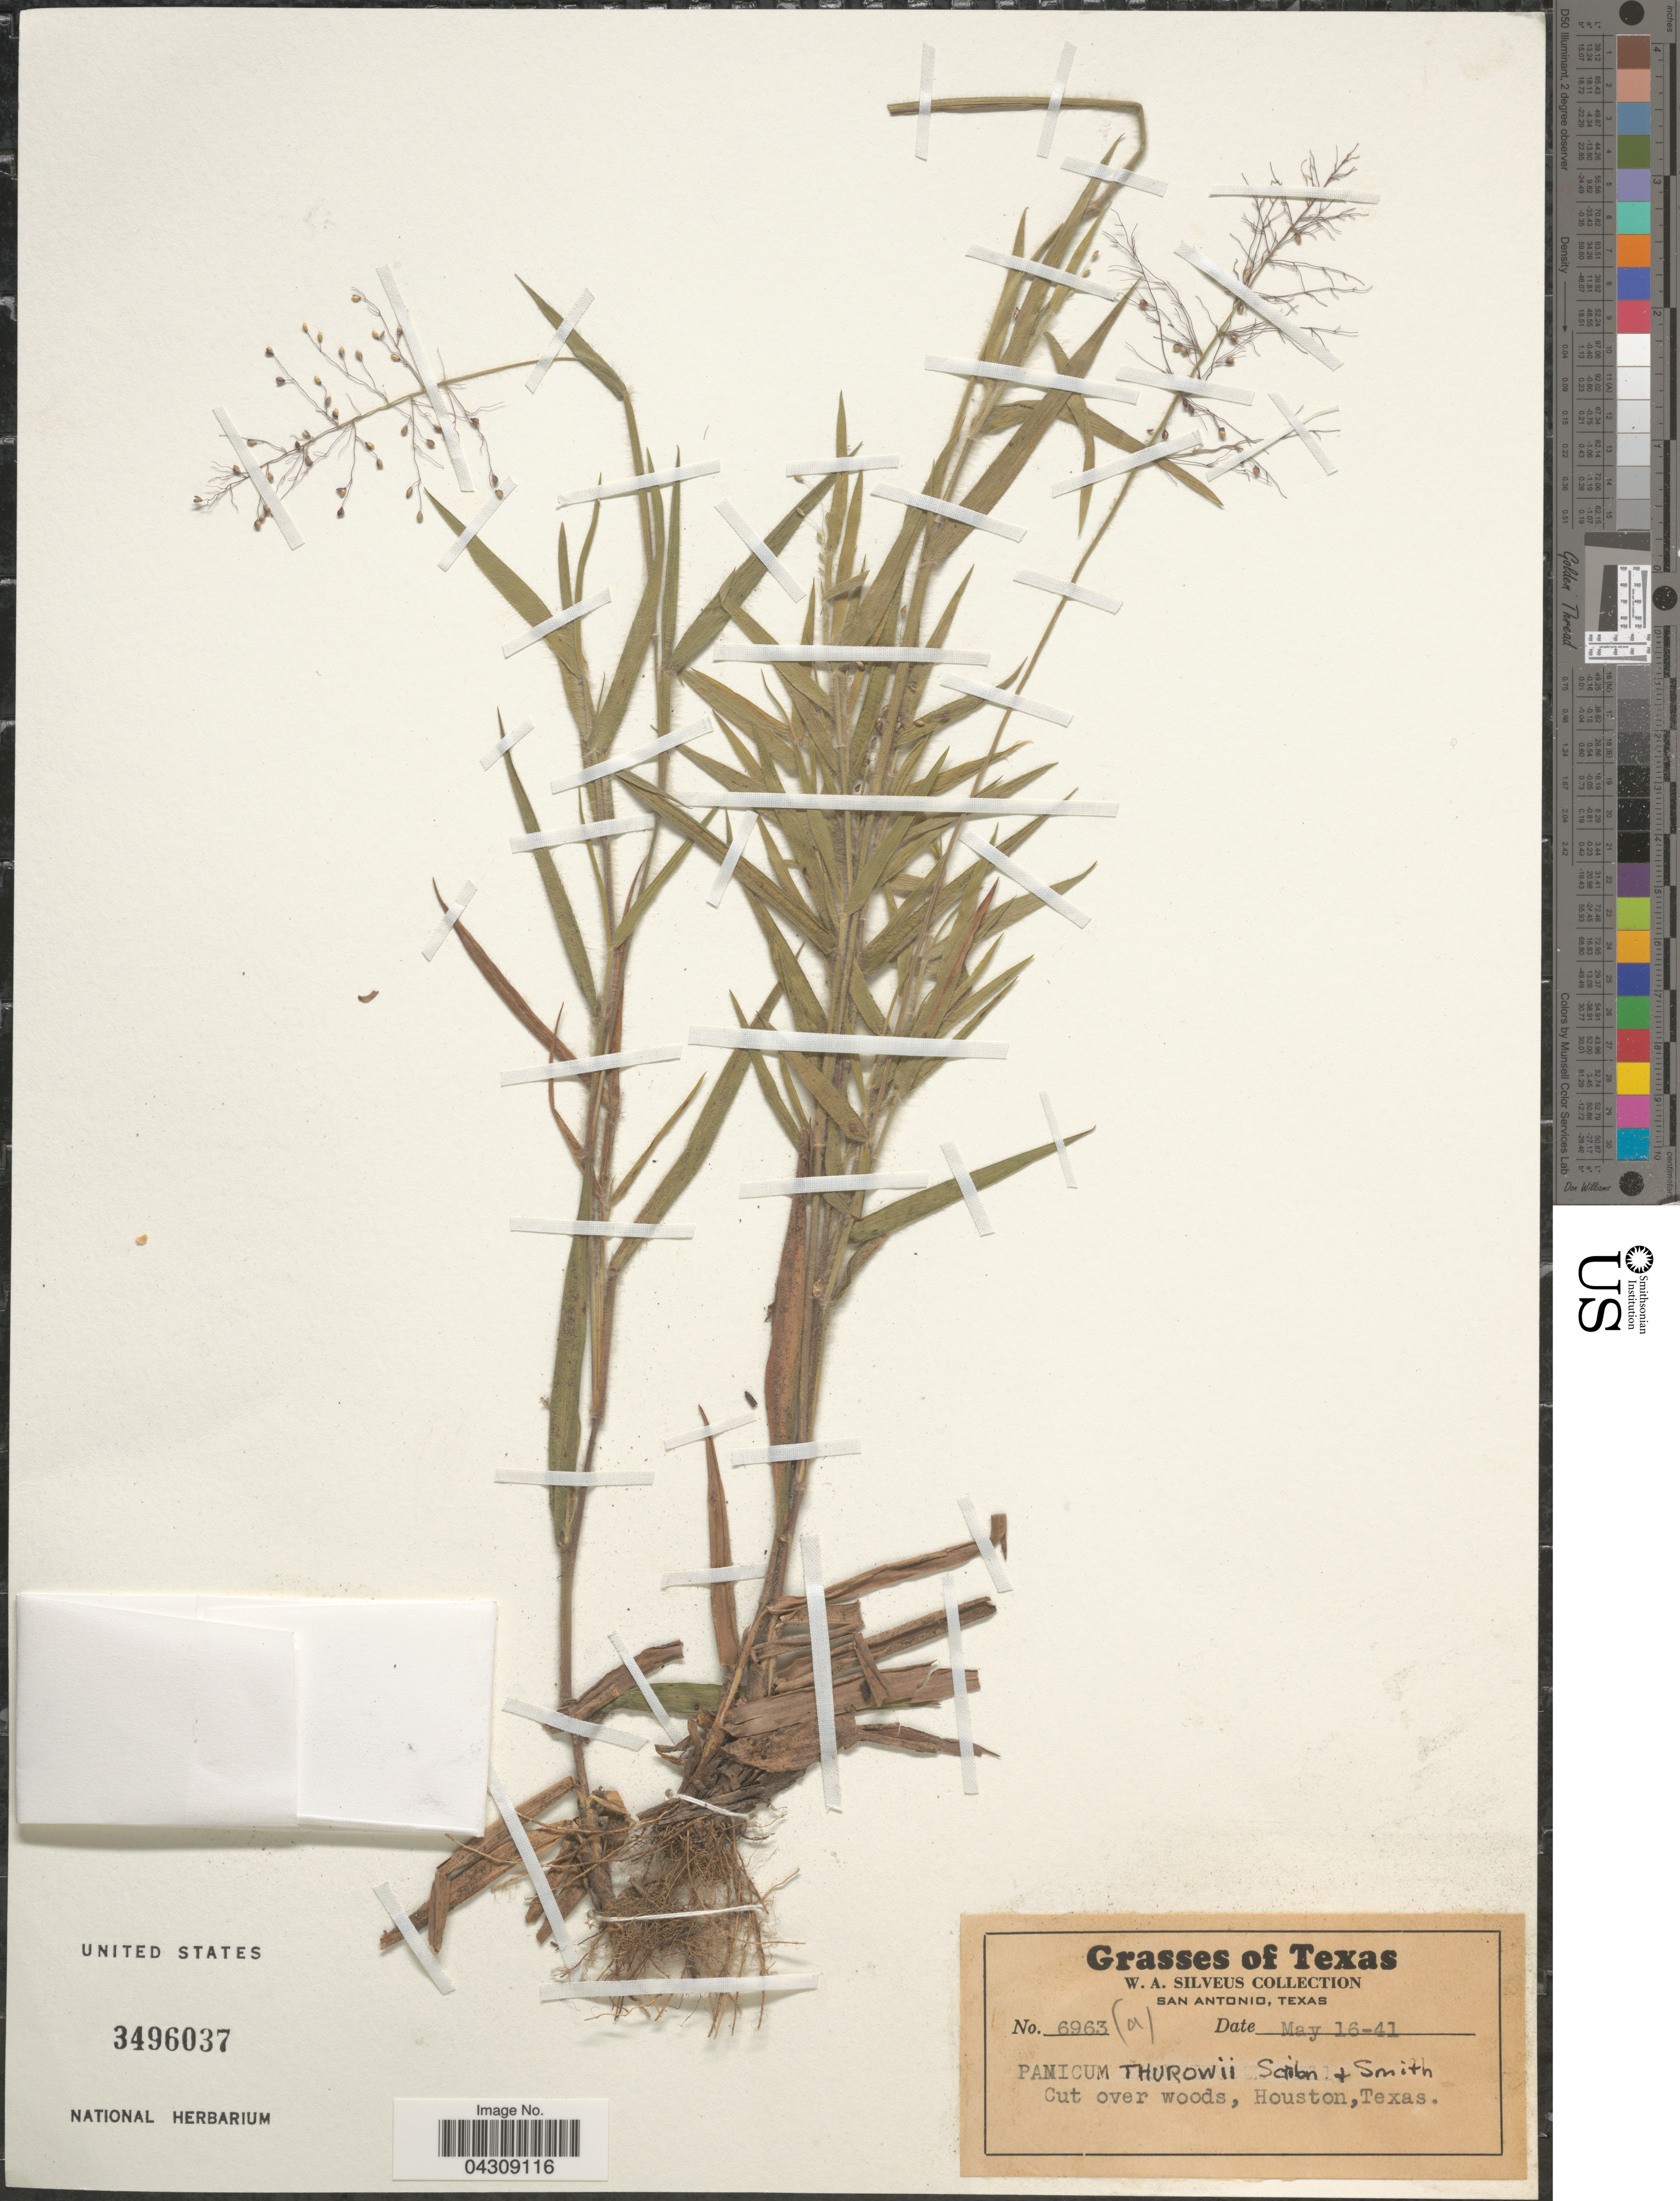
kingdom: Plantae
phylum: Tracheophyta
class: Liliopsida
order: Poales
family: Poaceae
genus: Dichanthelium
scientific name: Dichanthelium acuminatum var. acuminatum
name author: (Sw.) Gould & C.A. Clark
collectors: W. Silveus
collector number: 6963(a)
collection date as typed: Transcribed d/m/y: 16/5/41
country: United States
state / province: Texas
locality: Houston.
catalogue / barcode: US 3496037